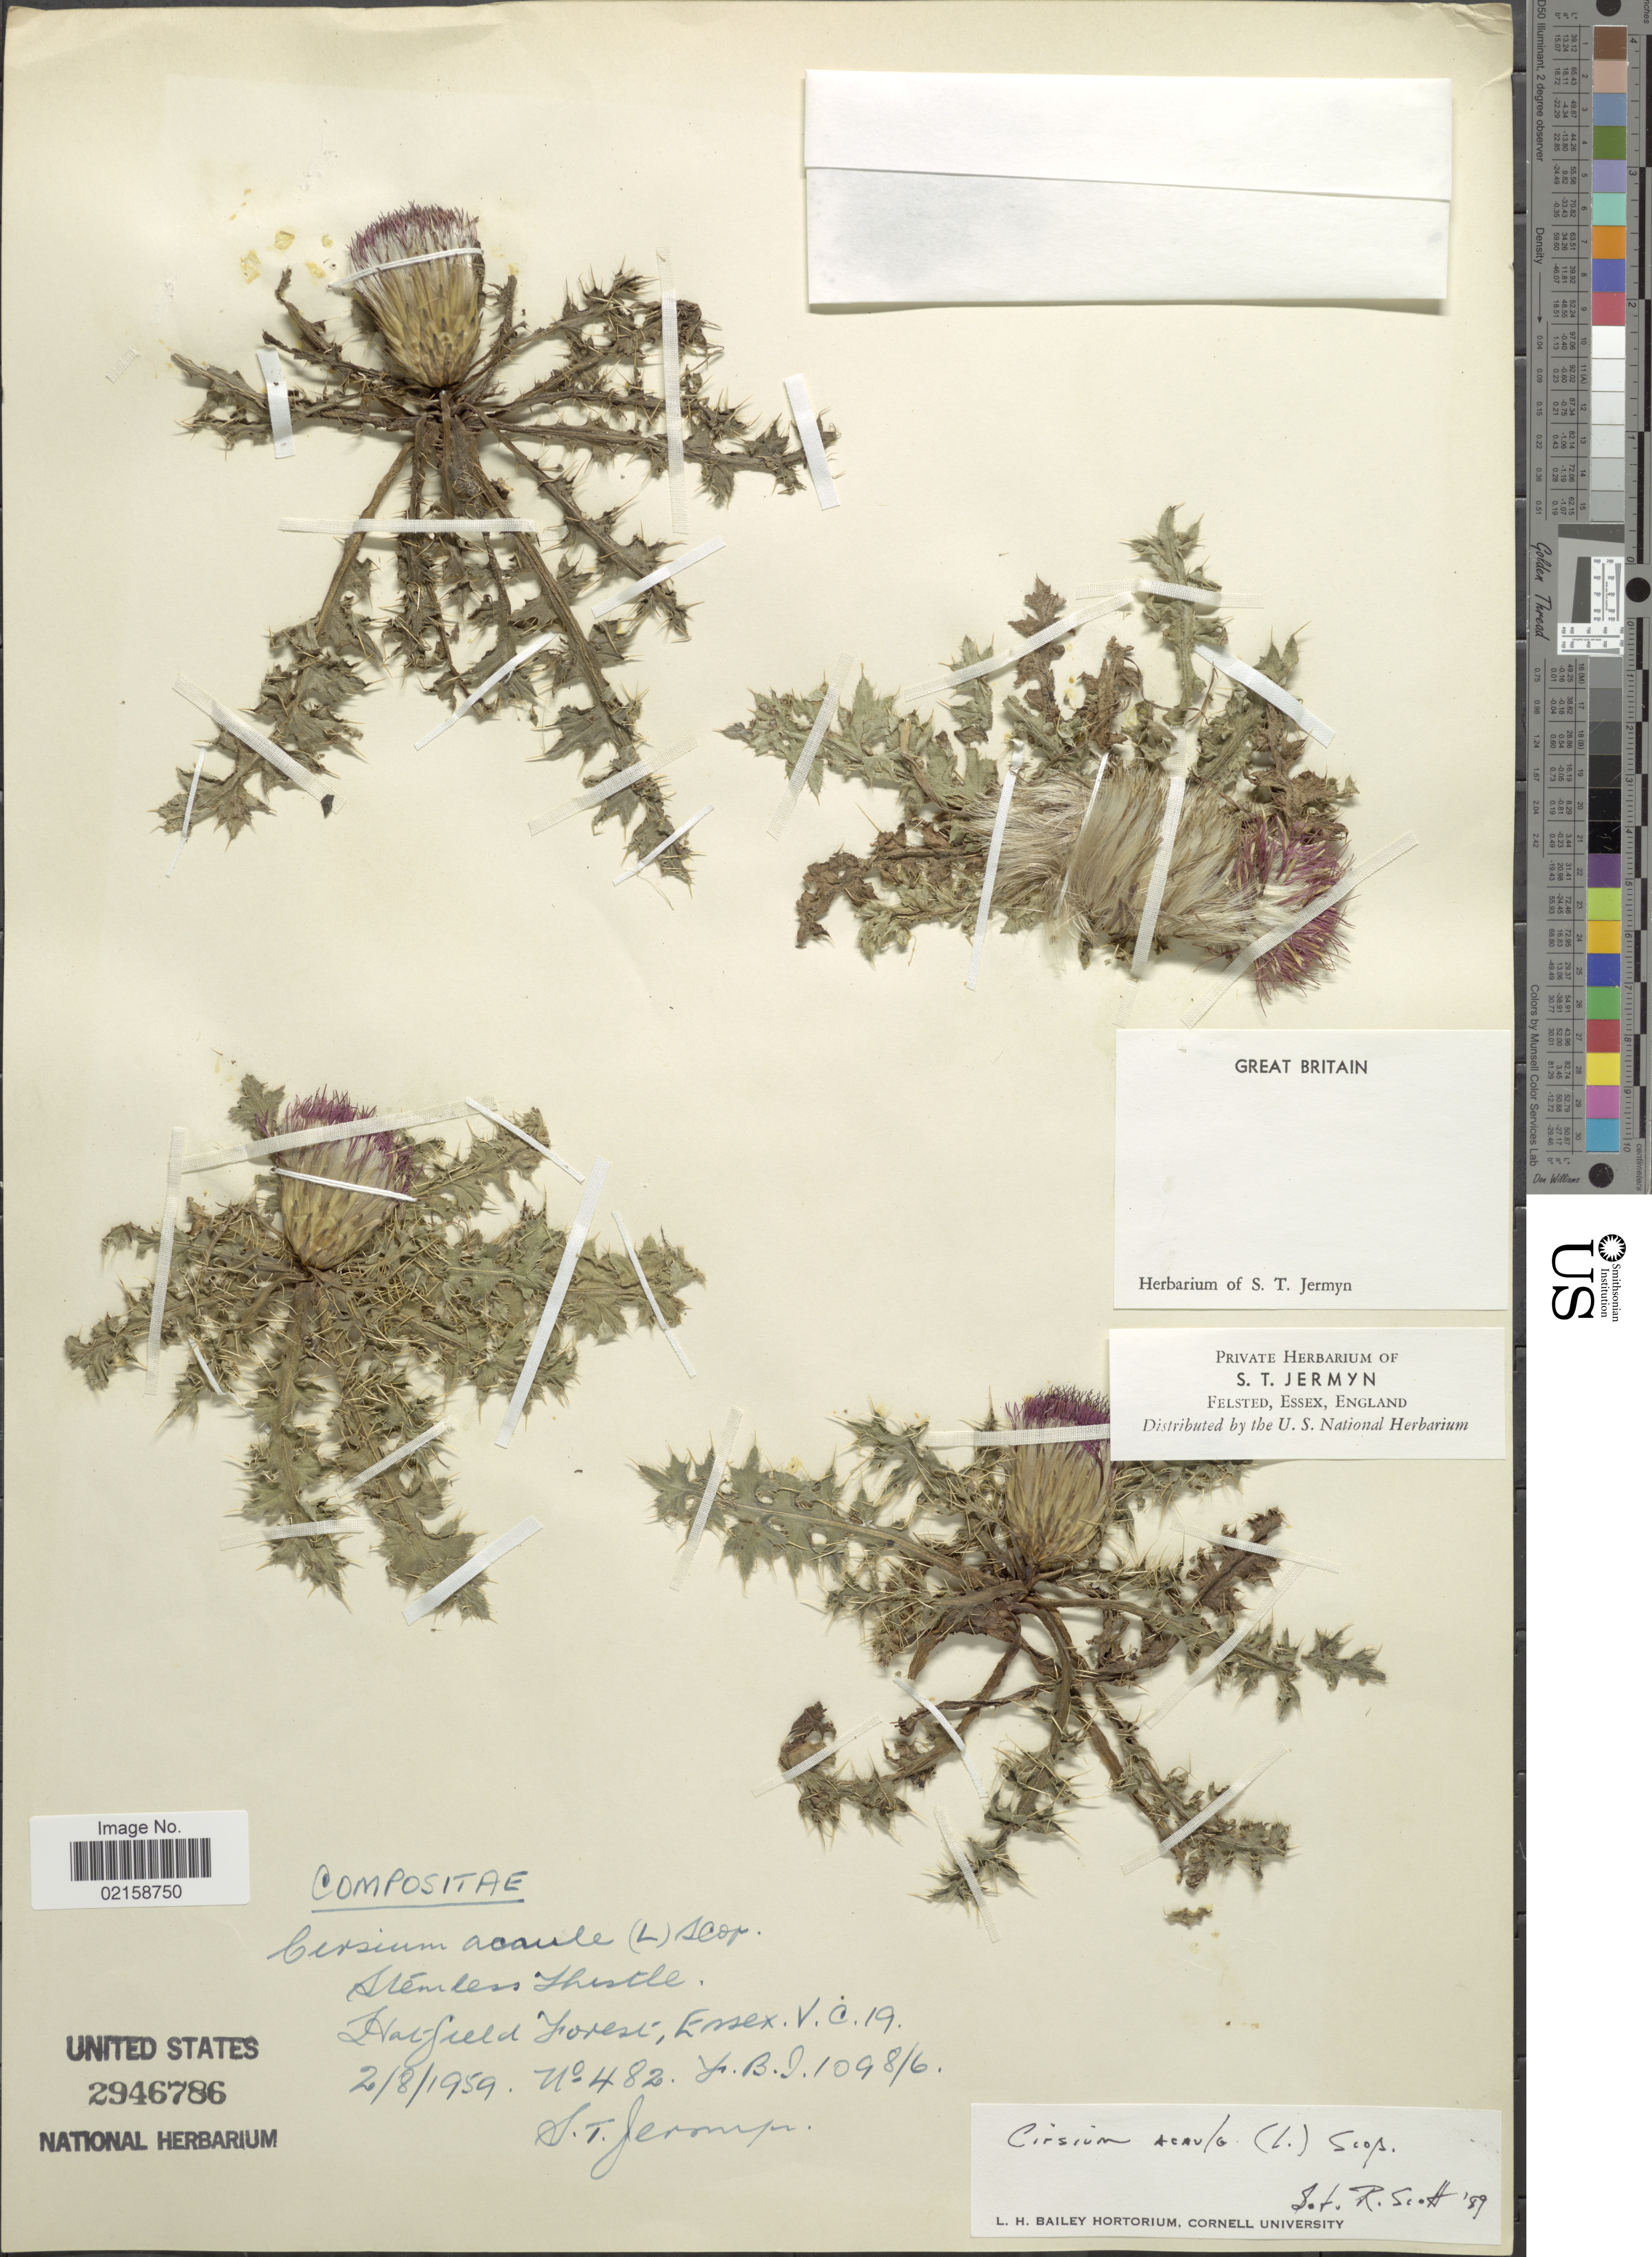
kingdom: Plantae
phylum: Tracheophyta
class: Magnoliopsida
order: Asterales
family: Asteraceae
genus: Cirsium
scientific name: Cirsium acaule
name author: (L.) Scop.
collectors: S. Jermyn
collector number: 482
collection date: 1959-08-02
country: United Kingdom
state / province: England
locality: Hatfield Forest, Essex. V.C. 19, J.B.J. 1098/6.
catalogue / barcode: US 2946786